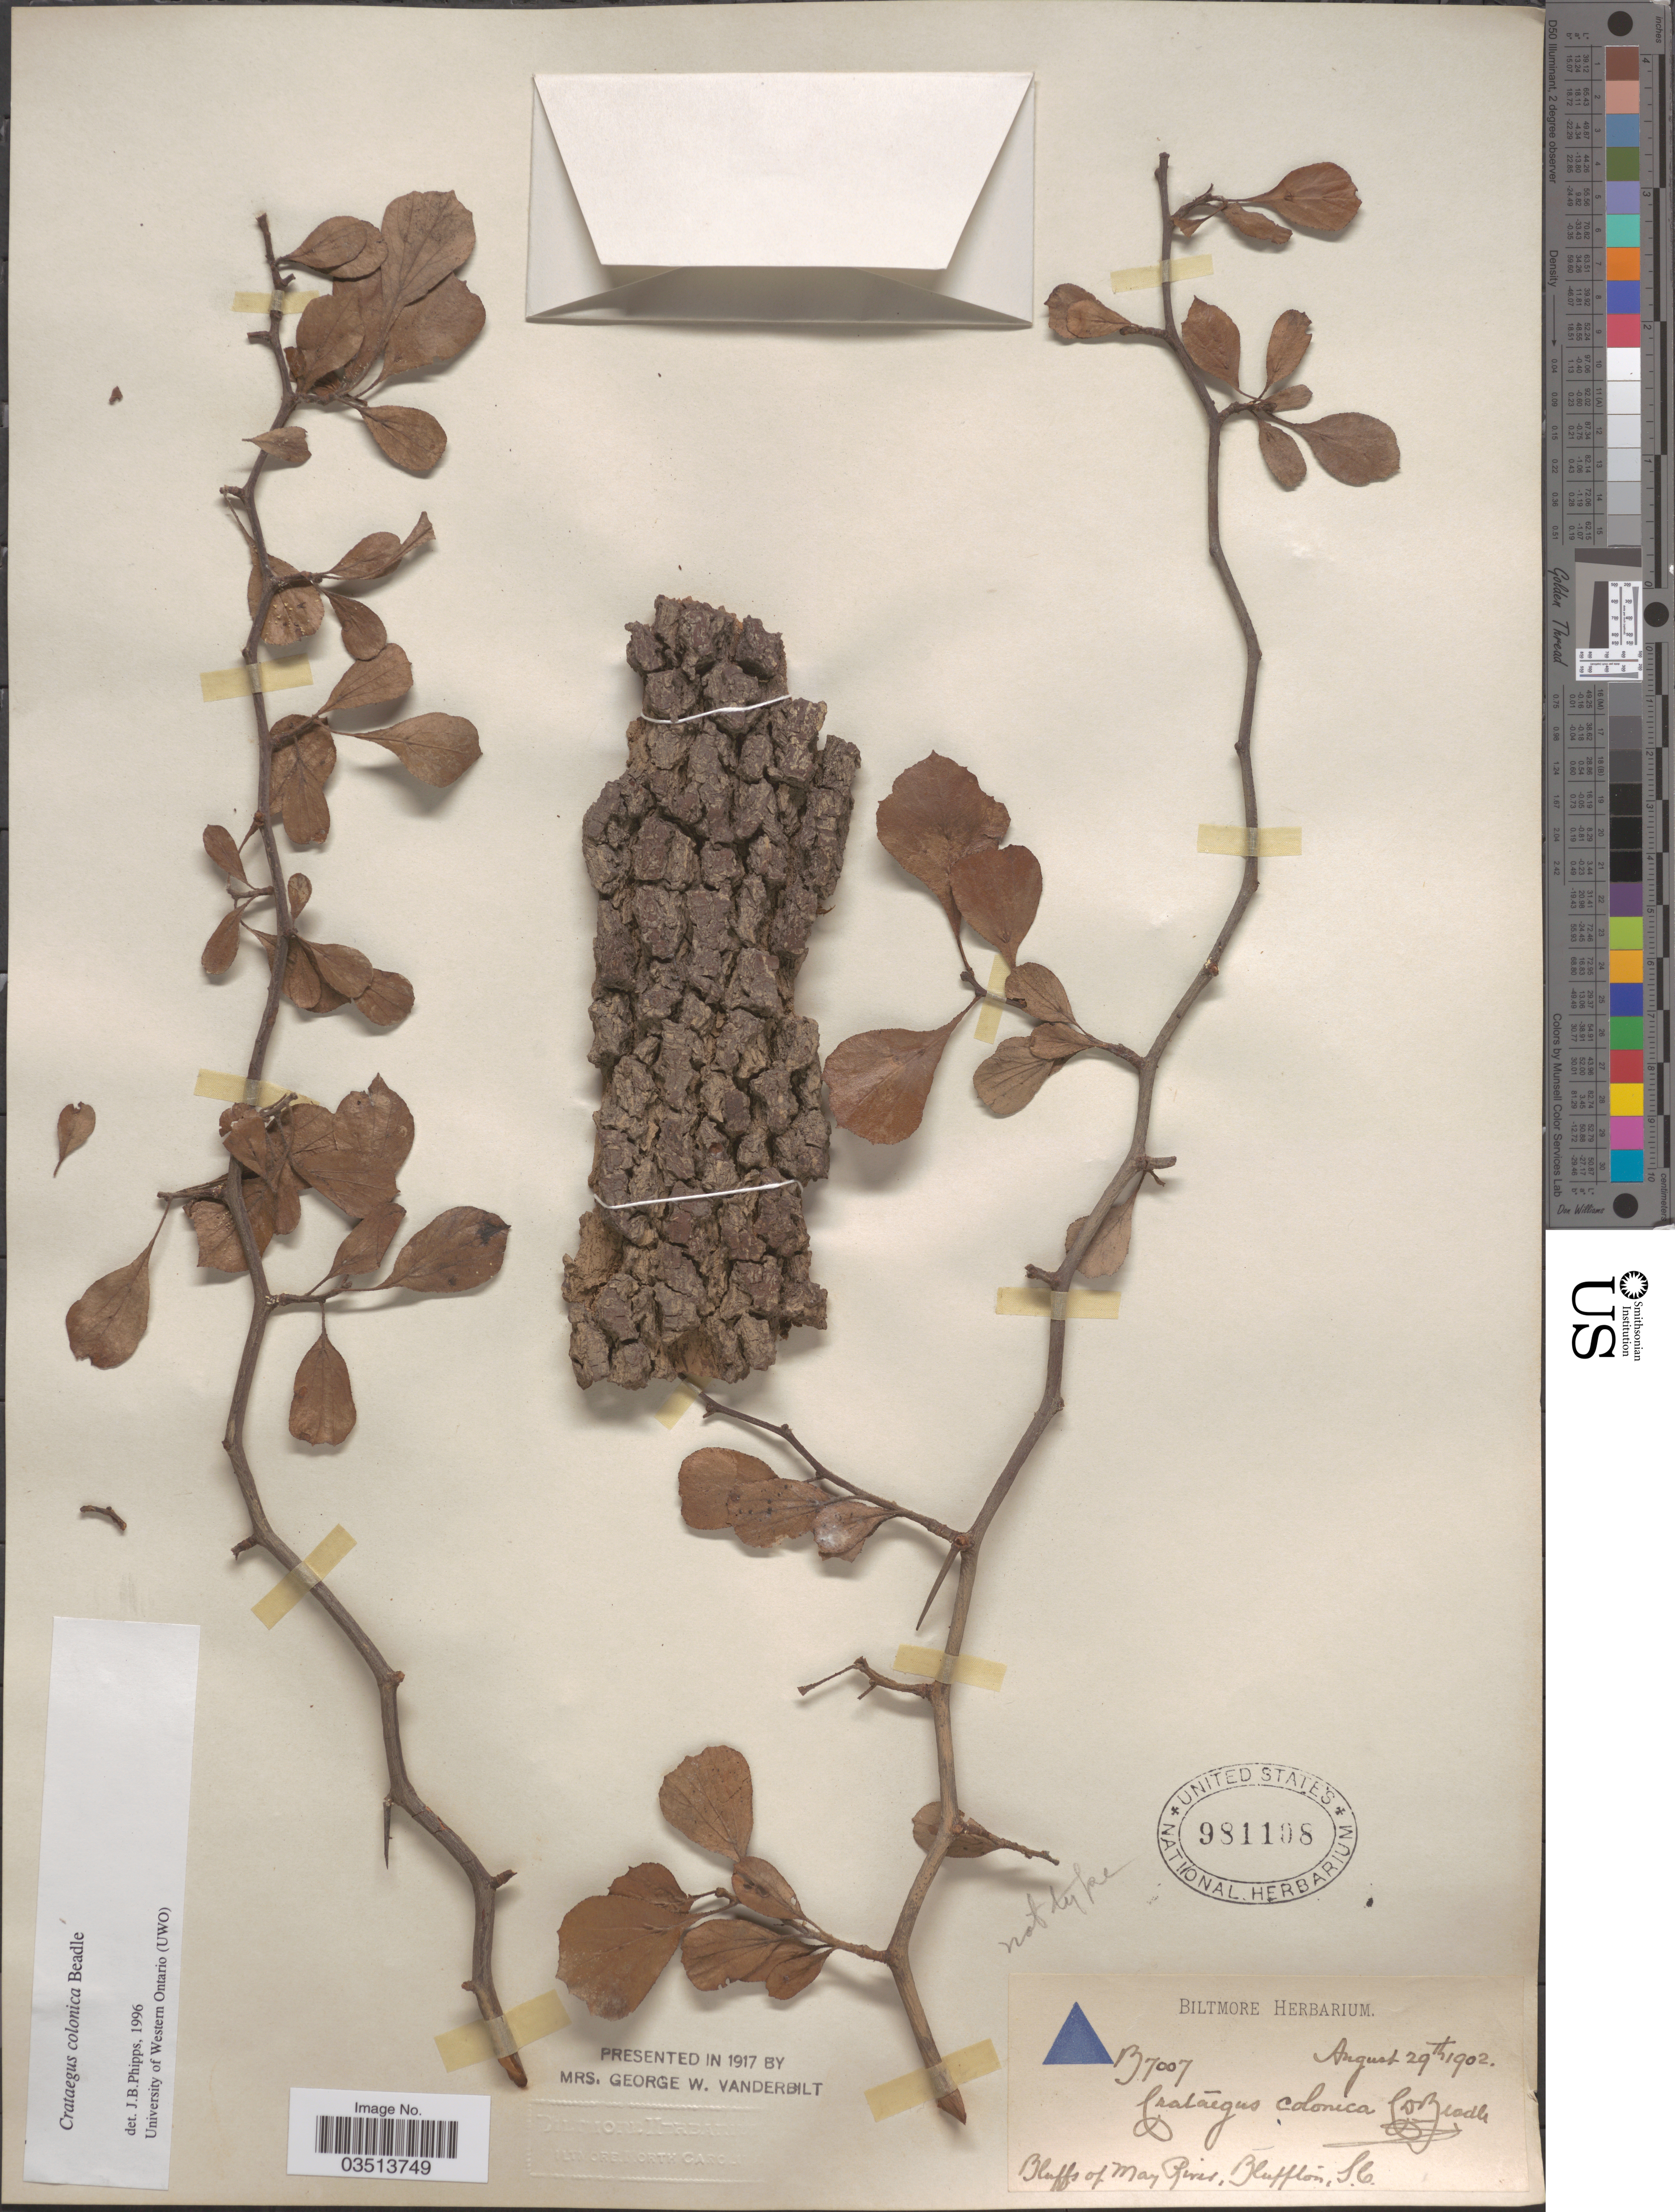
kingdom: Plantae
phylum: Tracheophyta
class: Magnoliopsida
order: Rosales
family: Rosaceae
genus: Crataegus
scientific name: Crataegus coccinea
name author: Ashe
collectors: ex herb. Biltmore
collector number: B7007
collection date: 1902-08-29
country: United States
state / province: South Carolina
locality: Bluffs of May River, Bluffton.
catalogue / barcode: US 981108